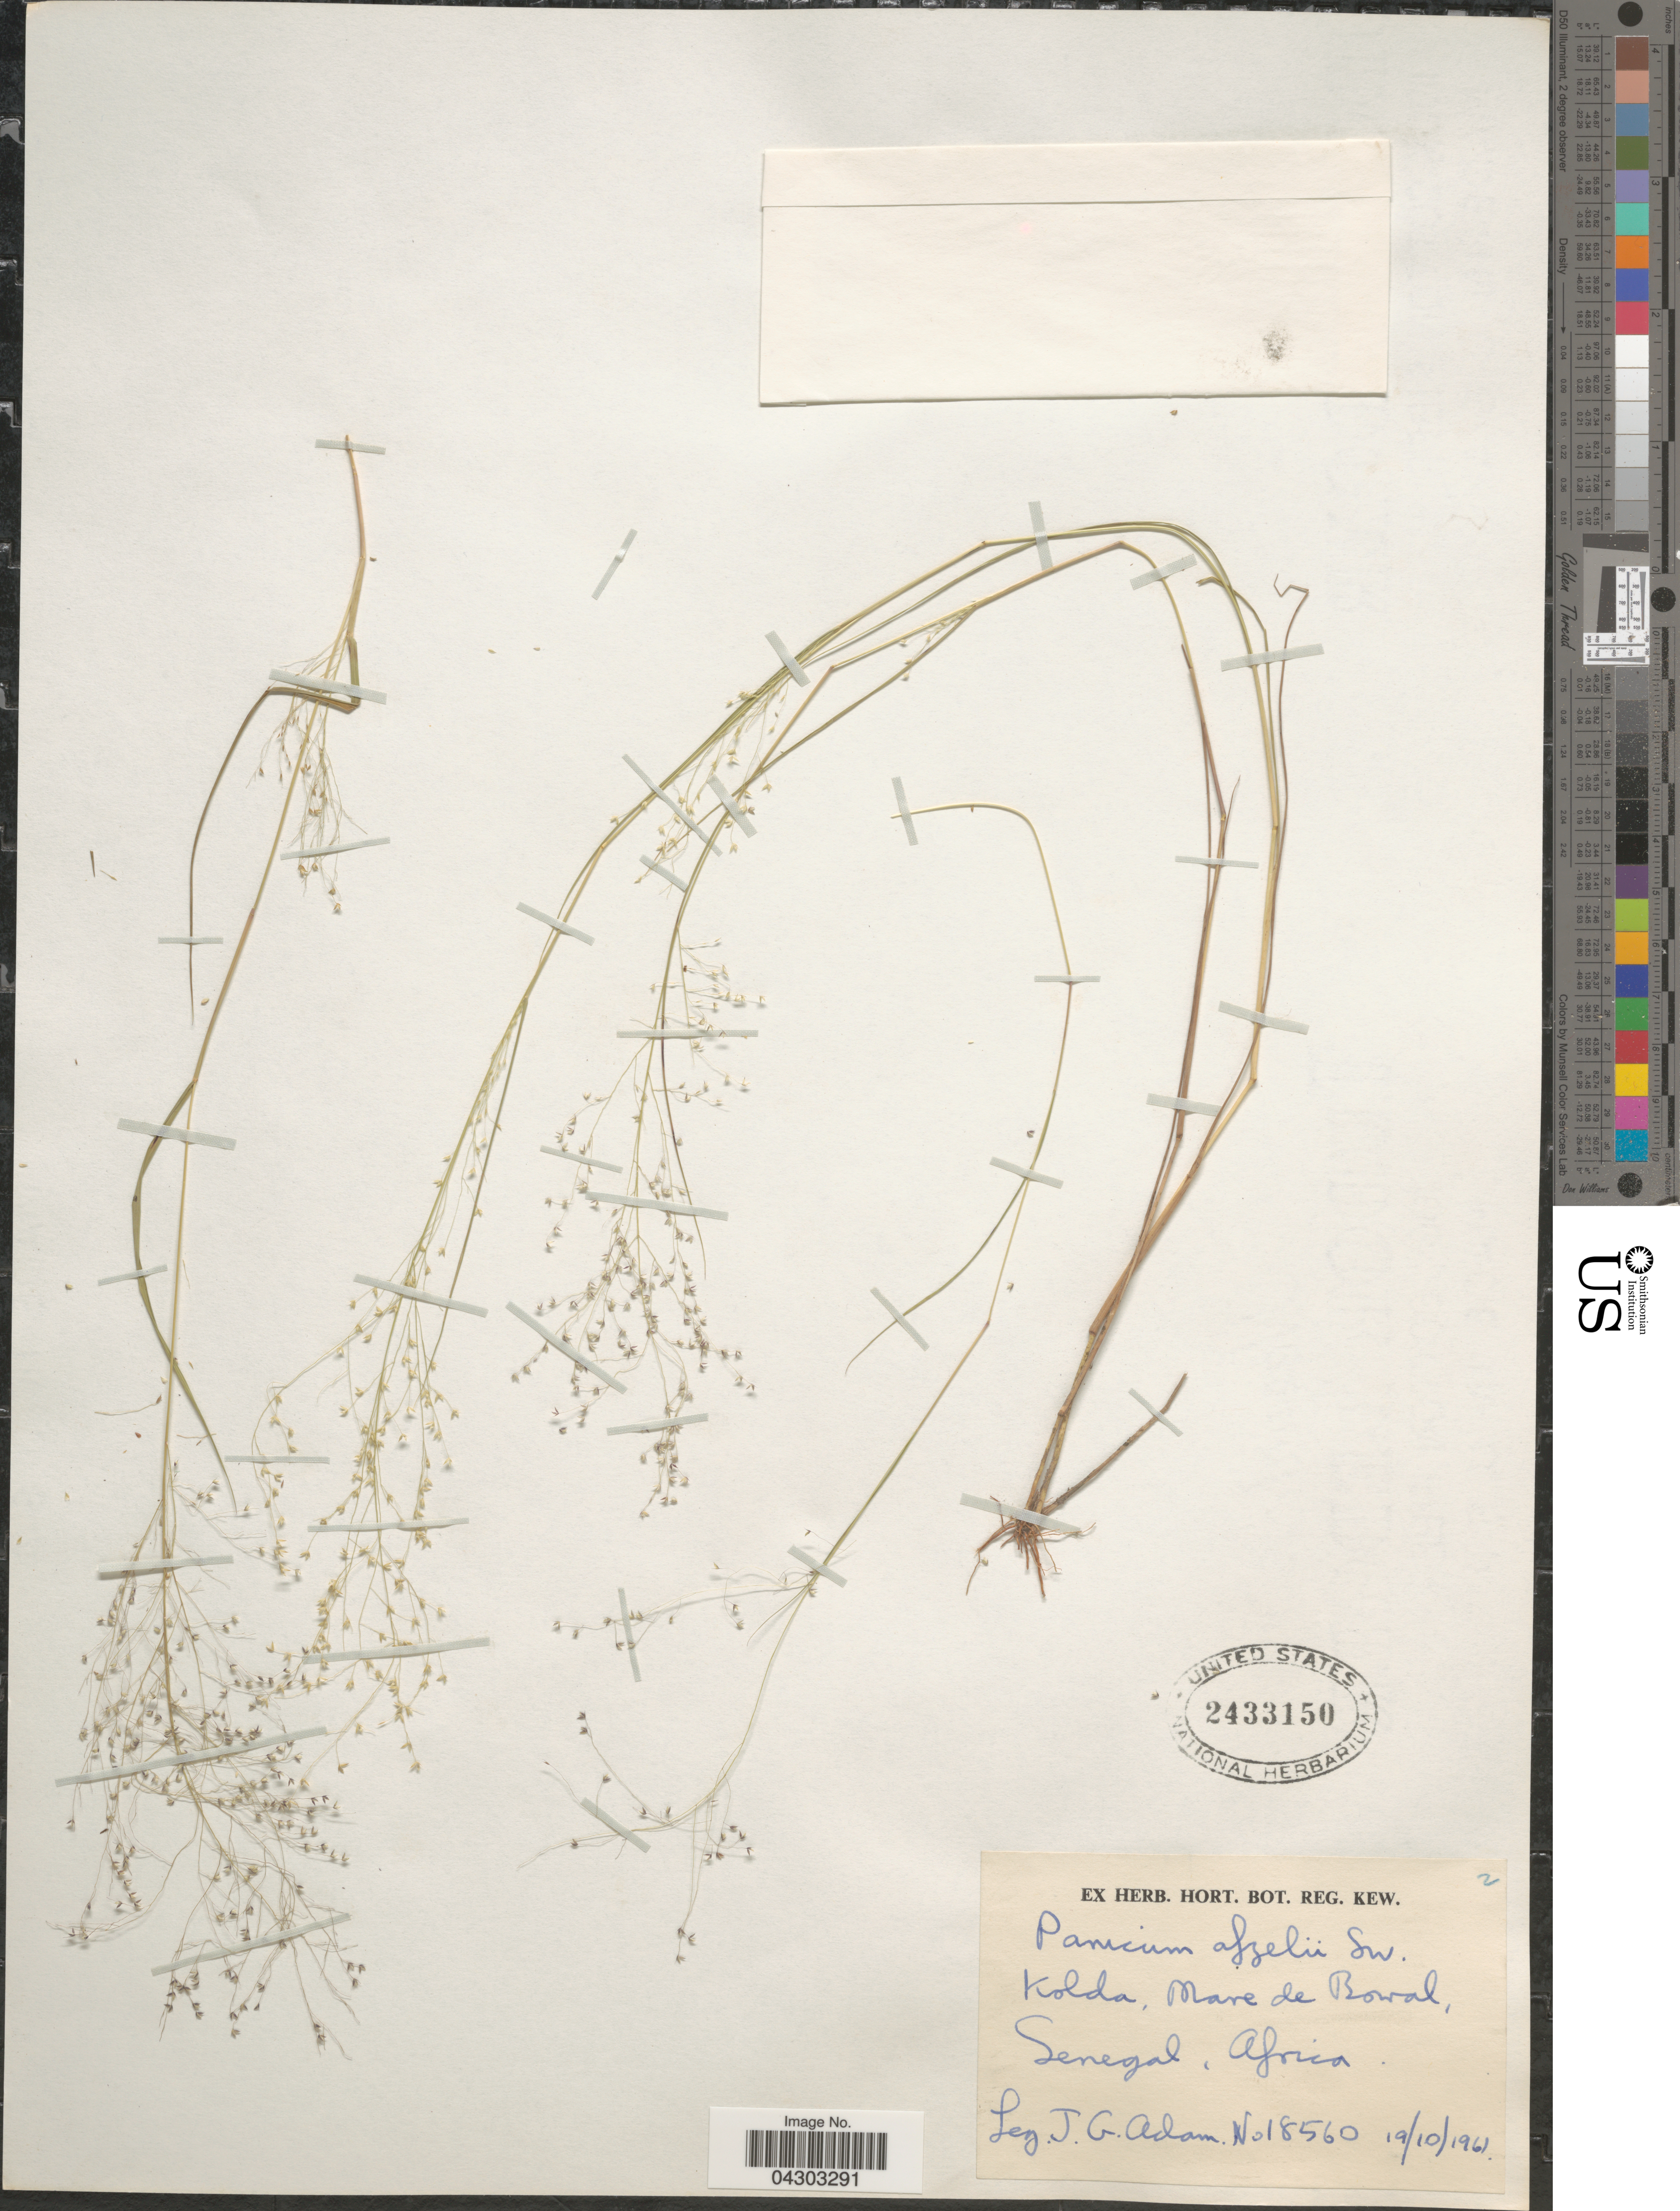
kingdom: Plantae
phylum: Tracheophyta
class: Liliopsida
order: Poales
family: Poaceae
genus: Panicum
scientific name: Panicum afzelii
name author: Sw.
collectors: J. Adam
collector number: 18560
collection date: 1961-10-19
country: Senegal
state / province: Kolda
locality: Mare de Bowal.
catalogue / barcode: US 2433150